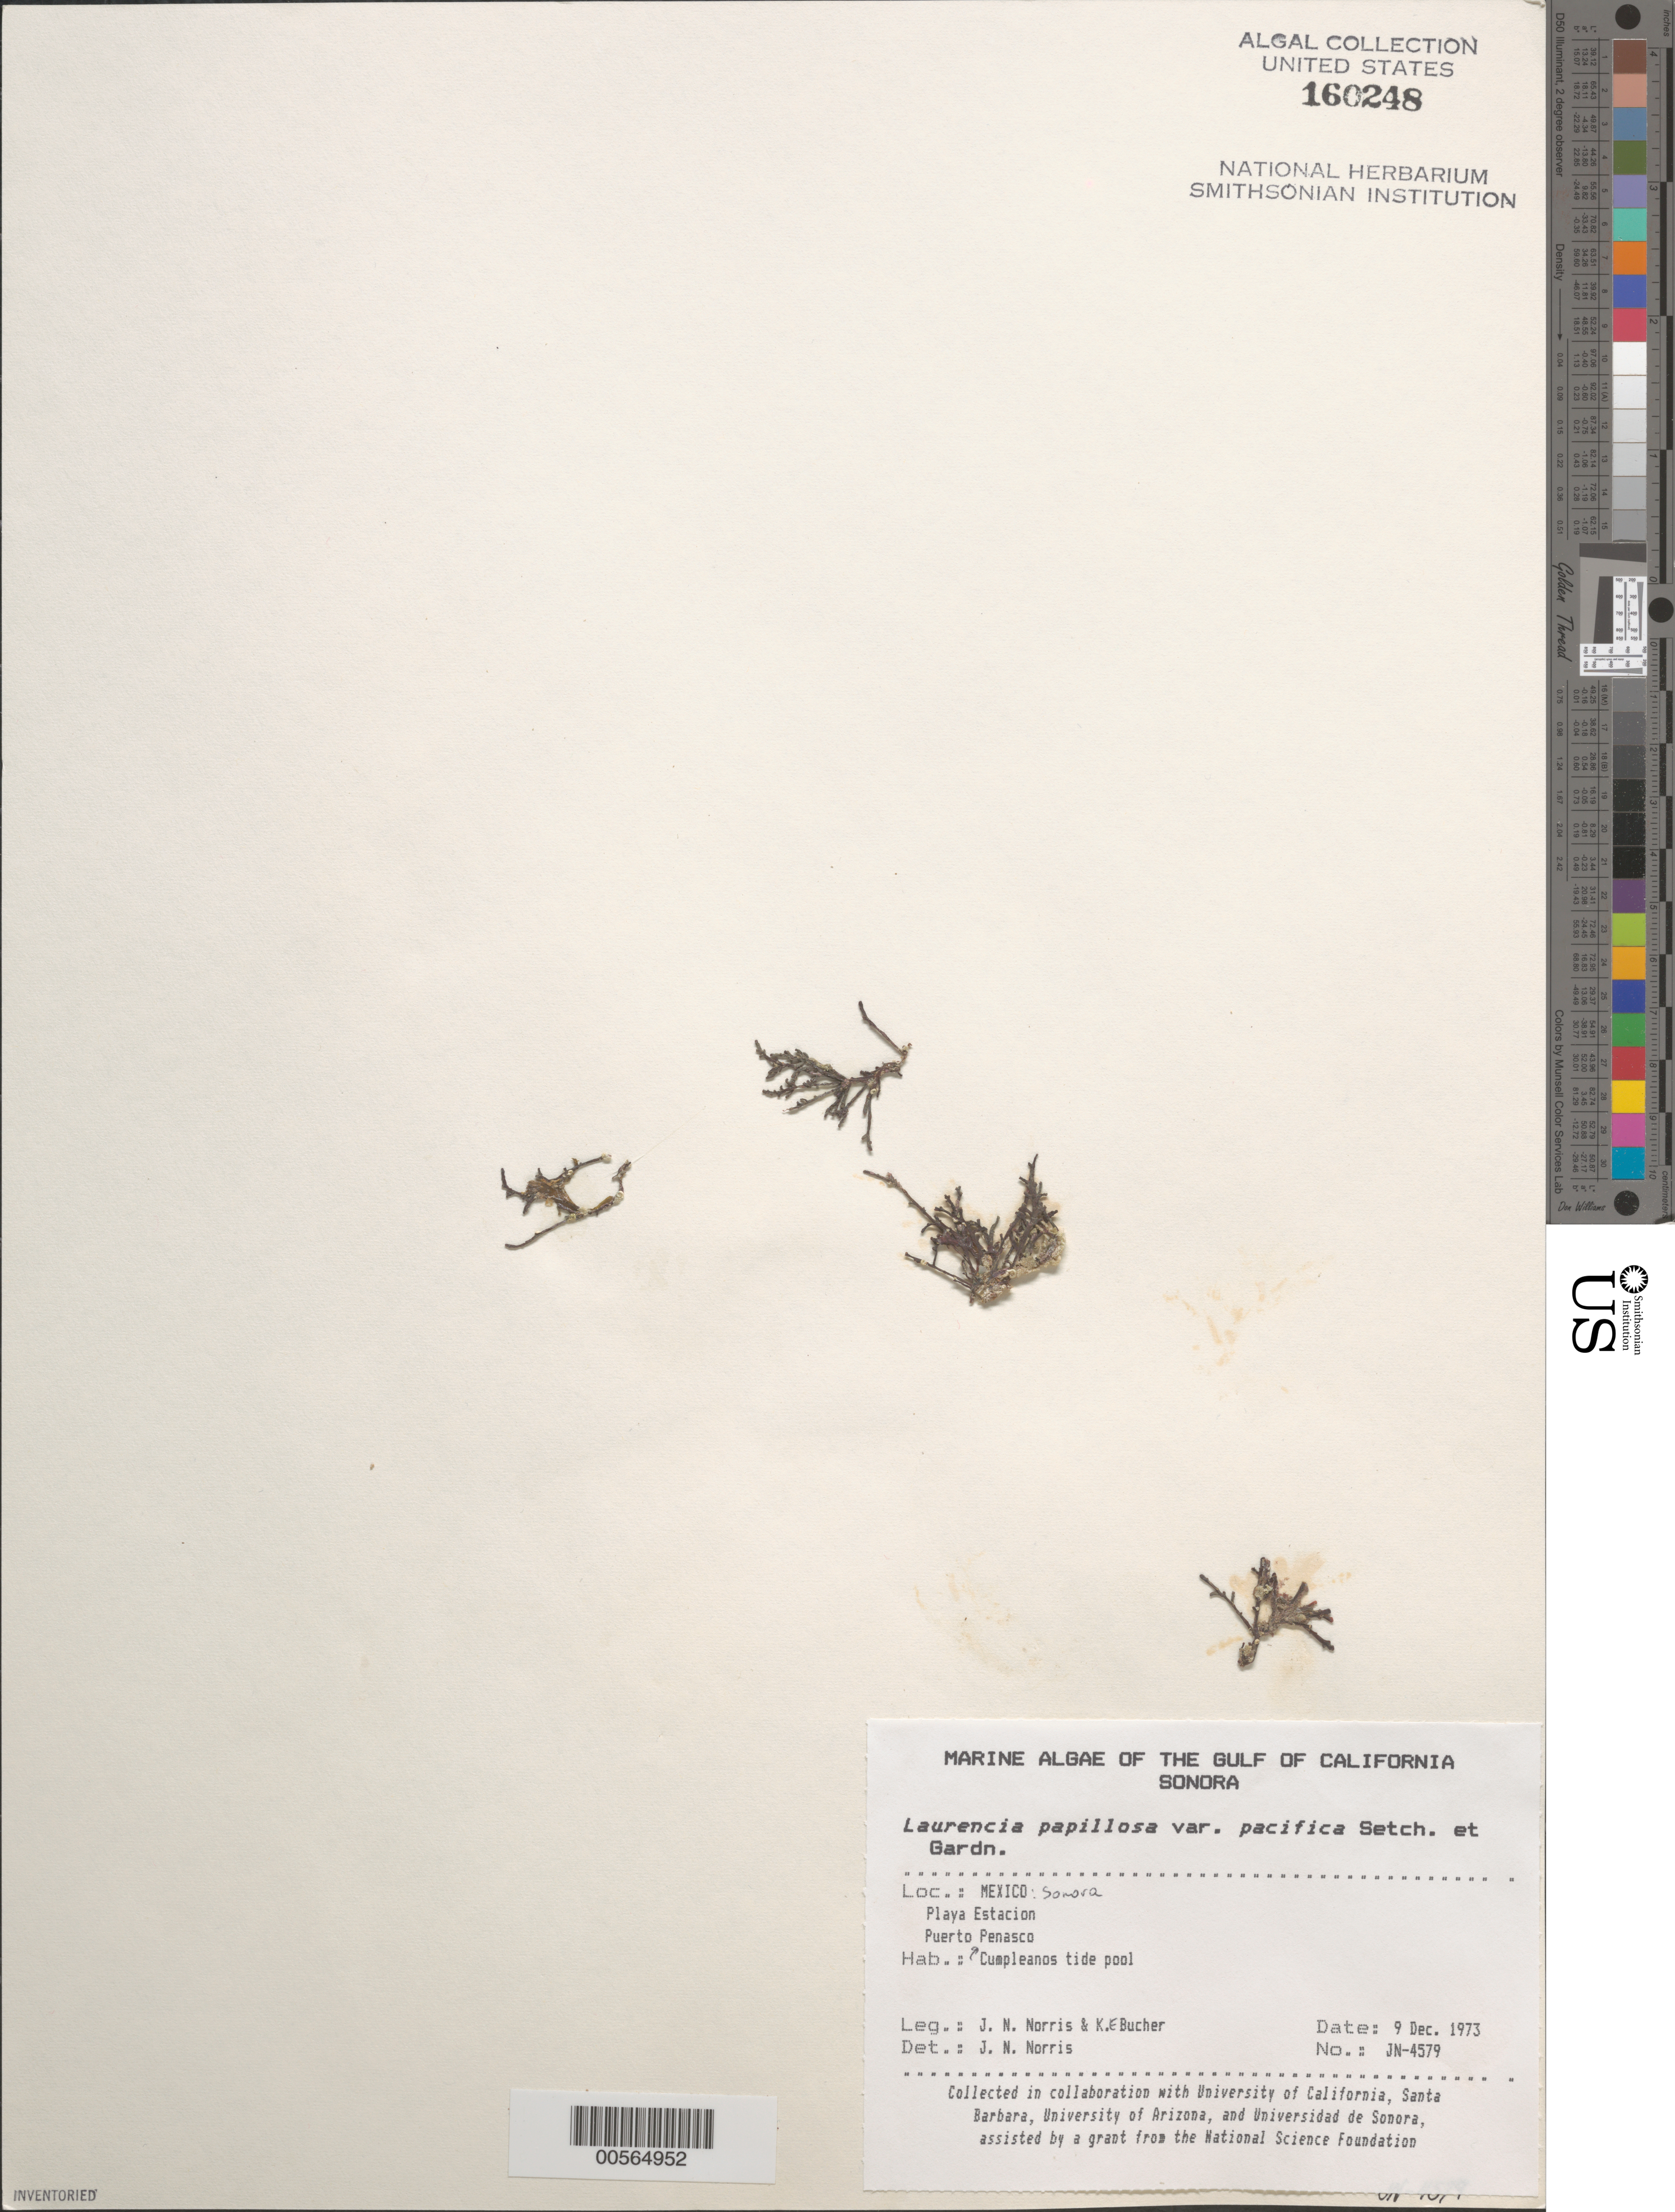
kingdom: Plantae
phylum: Rhodophyta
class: Florideophyceae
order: Ceramiales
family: Rhodomelaceae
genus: Palisada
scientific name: Palisada perforata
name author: (Bory) K.W. Nam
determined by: Algae name updating Project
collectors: J. N. Norris & K. E. Bucher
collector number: JN-4579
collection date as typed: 09 Dec 1973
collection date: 1973-12-09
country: Mexico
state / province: Sonora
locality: Playa Estacion, Puerto Penasco, Cumpleanos tide pool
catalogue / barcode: US 160248